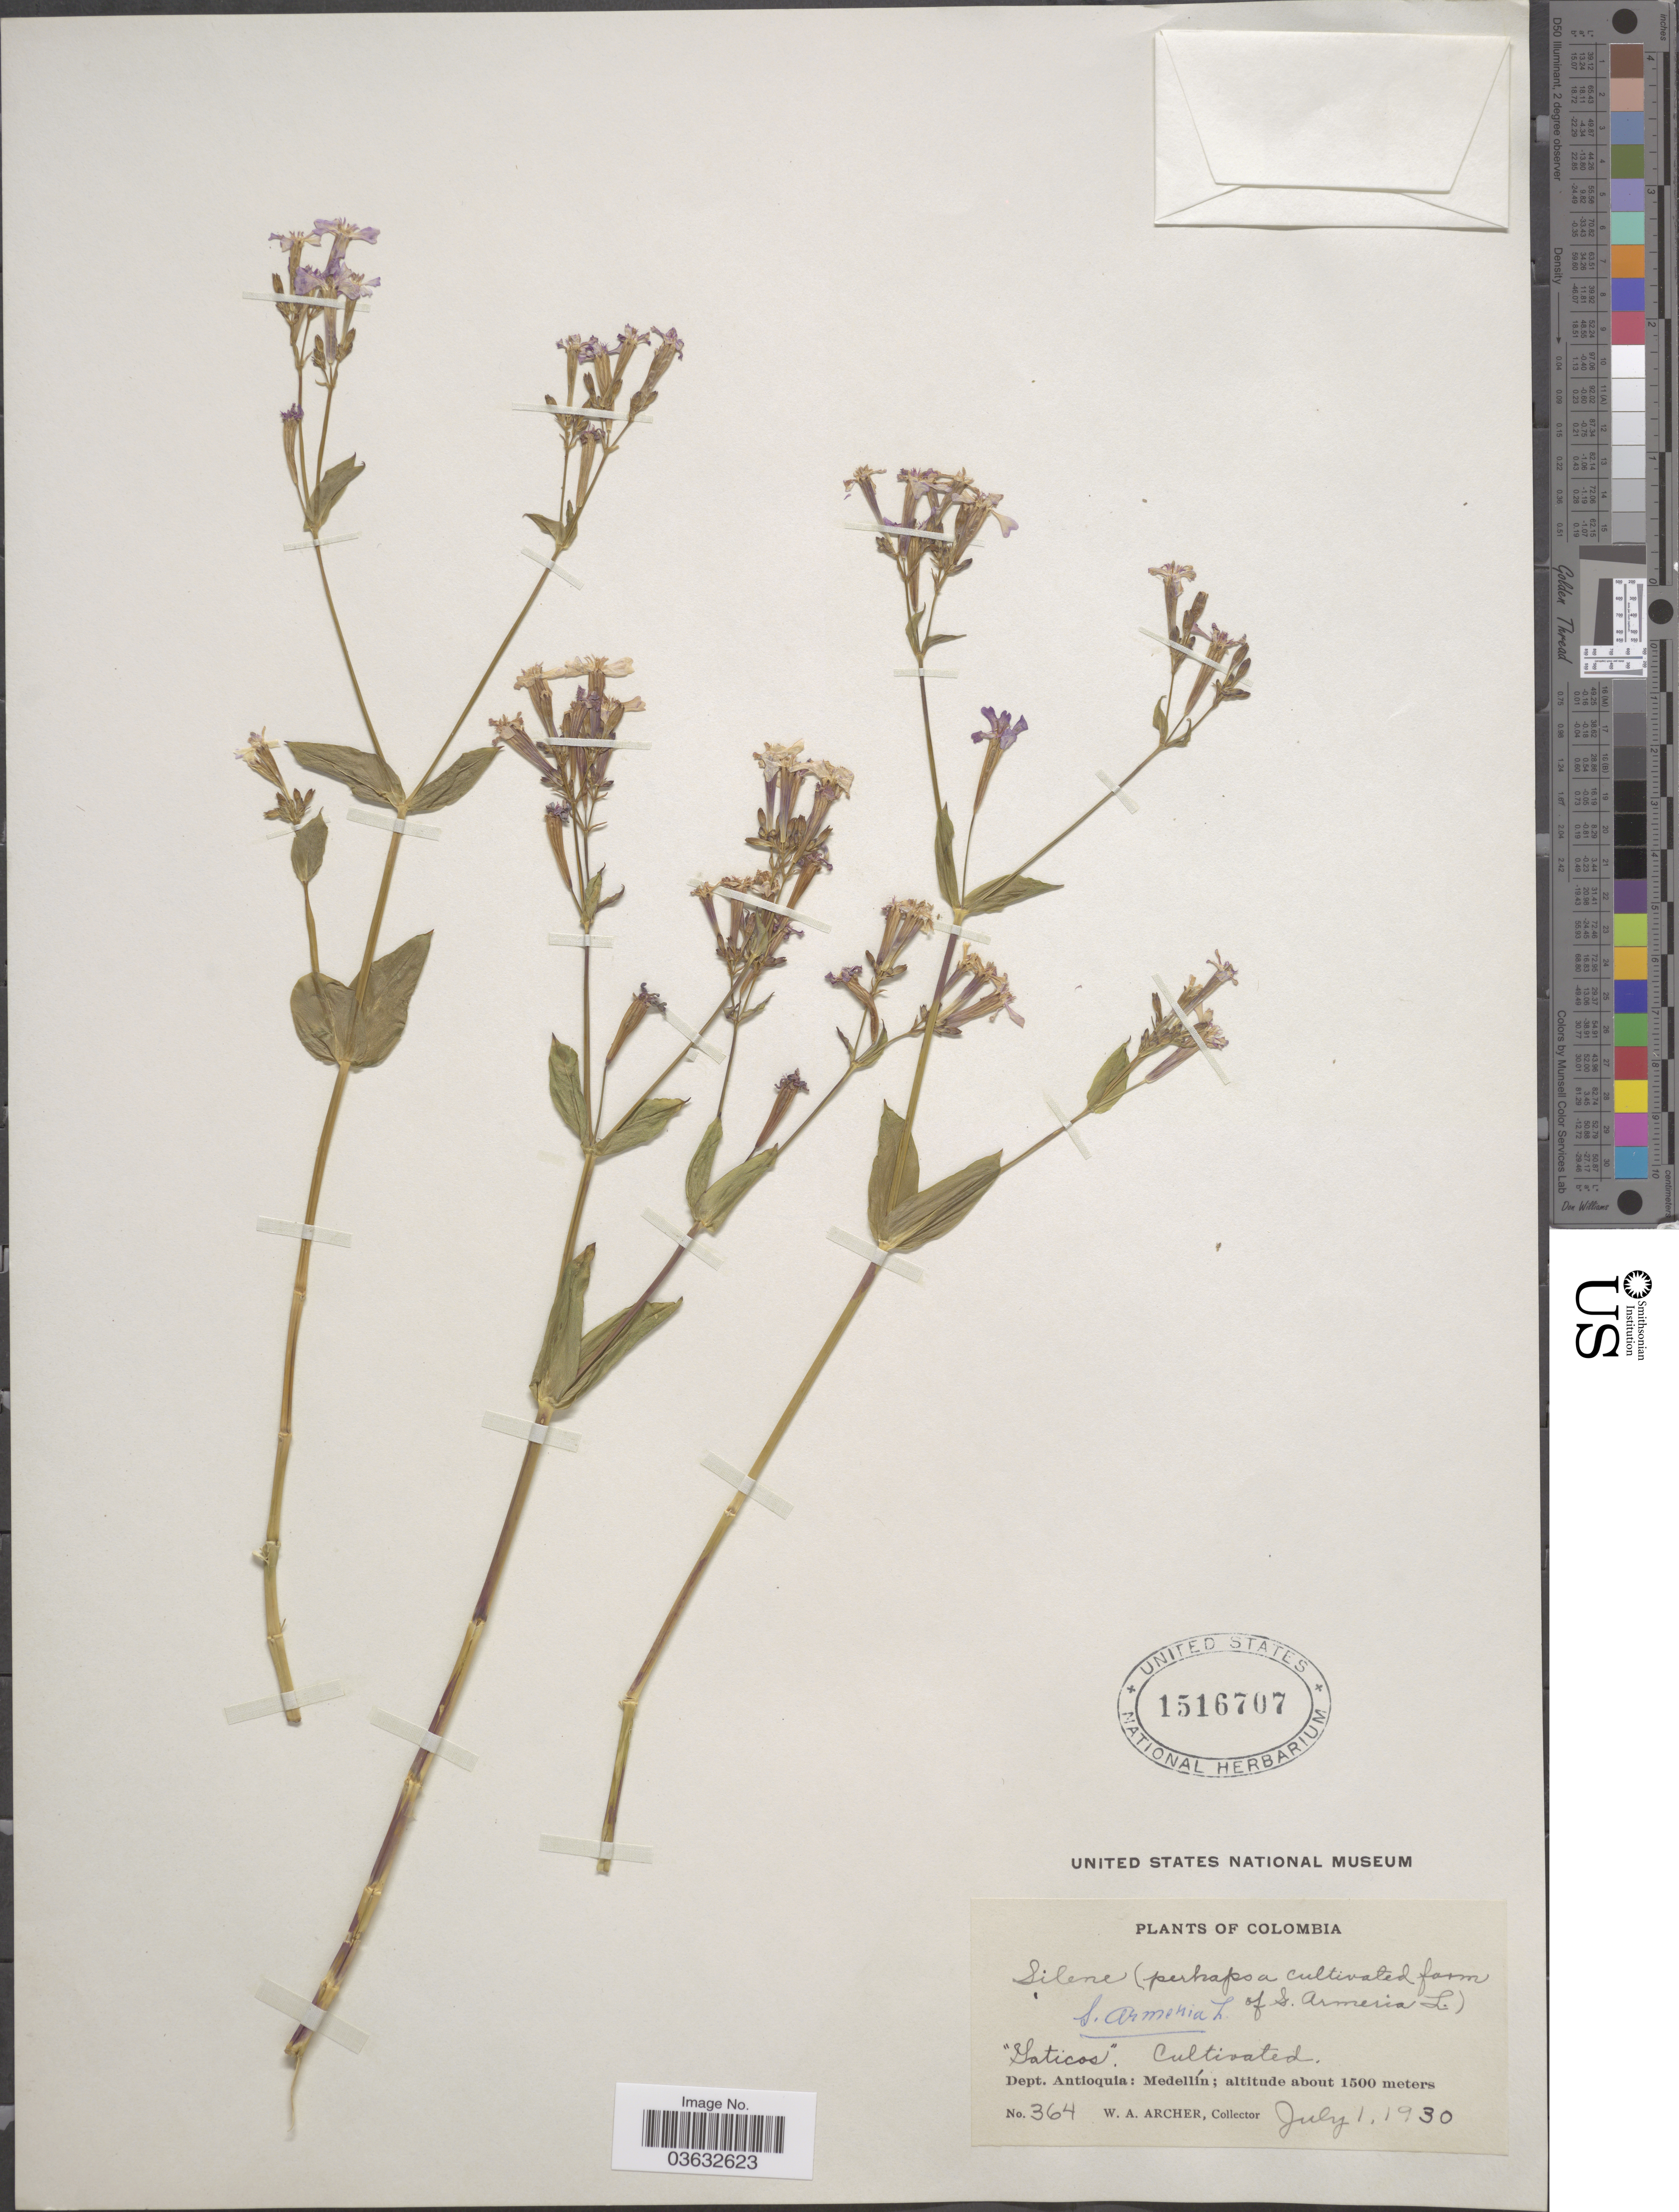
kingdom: Plantae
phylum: Tracheophyta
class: Magnoliopsida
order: Caryophyllales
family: Caryophyllaceae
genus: Atocion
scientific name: Atocion armeria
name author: (L.) Raf.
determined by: U.S. National Herbarium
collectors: W. Archer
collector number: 364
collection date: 1930-07-01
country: Colombia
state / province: Antioquia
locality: Dept. Antioquia: Medellín.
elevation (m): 1500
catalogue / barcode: US 1516707